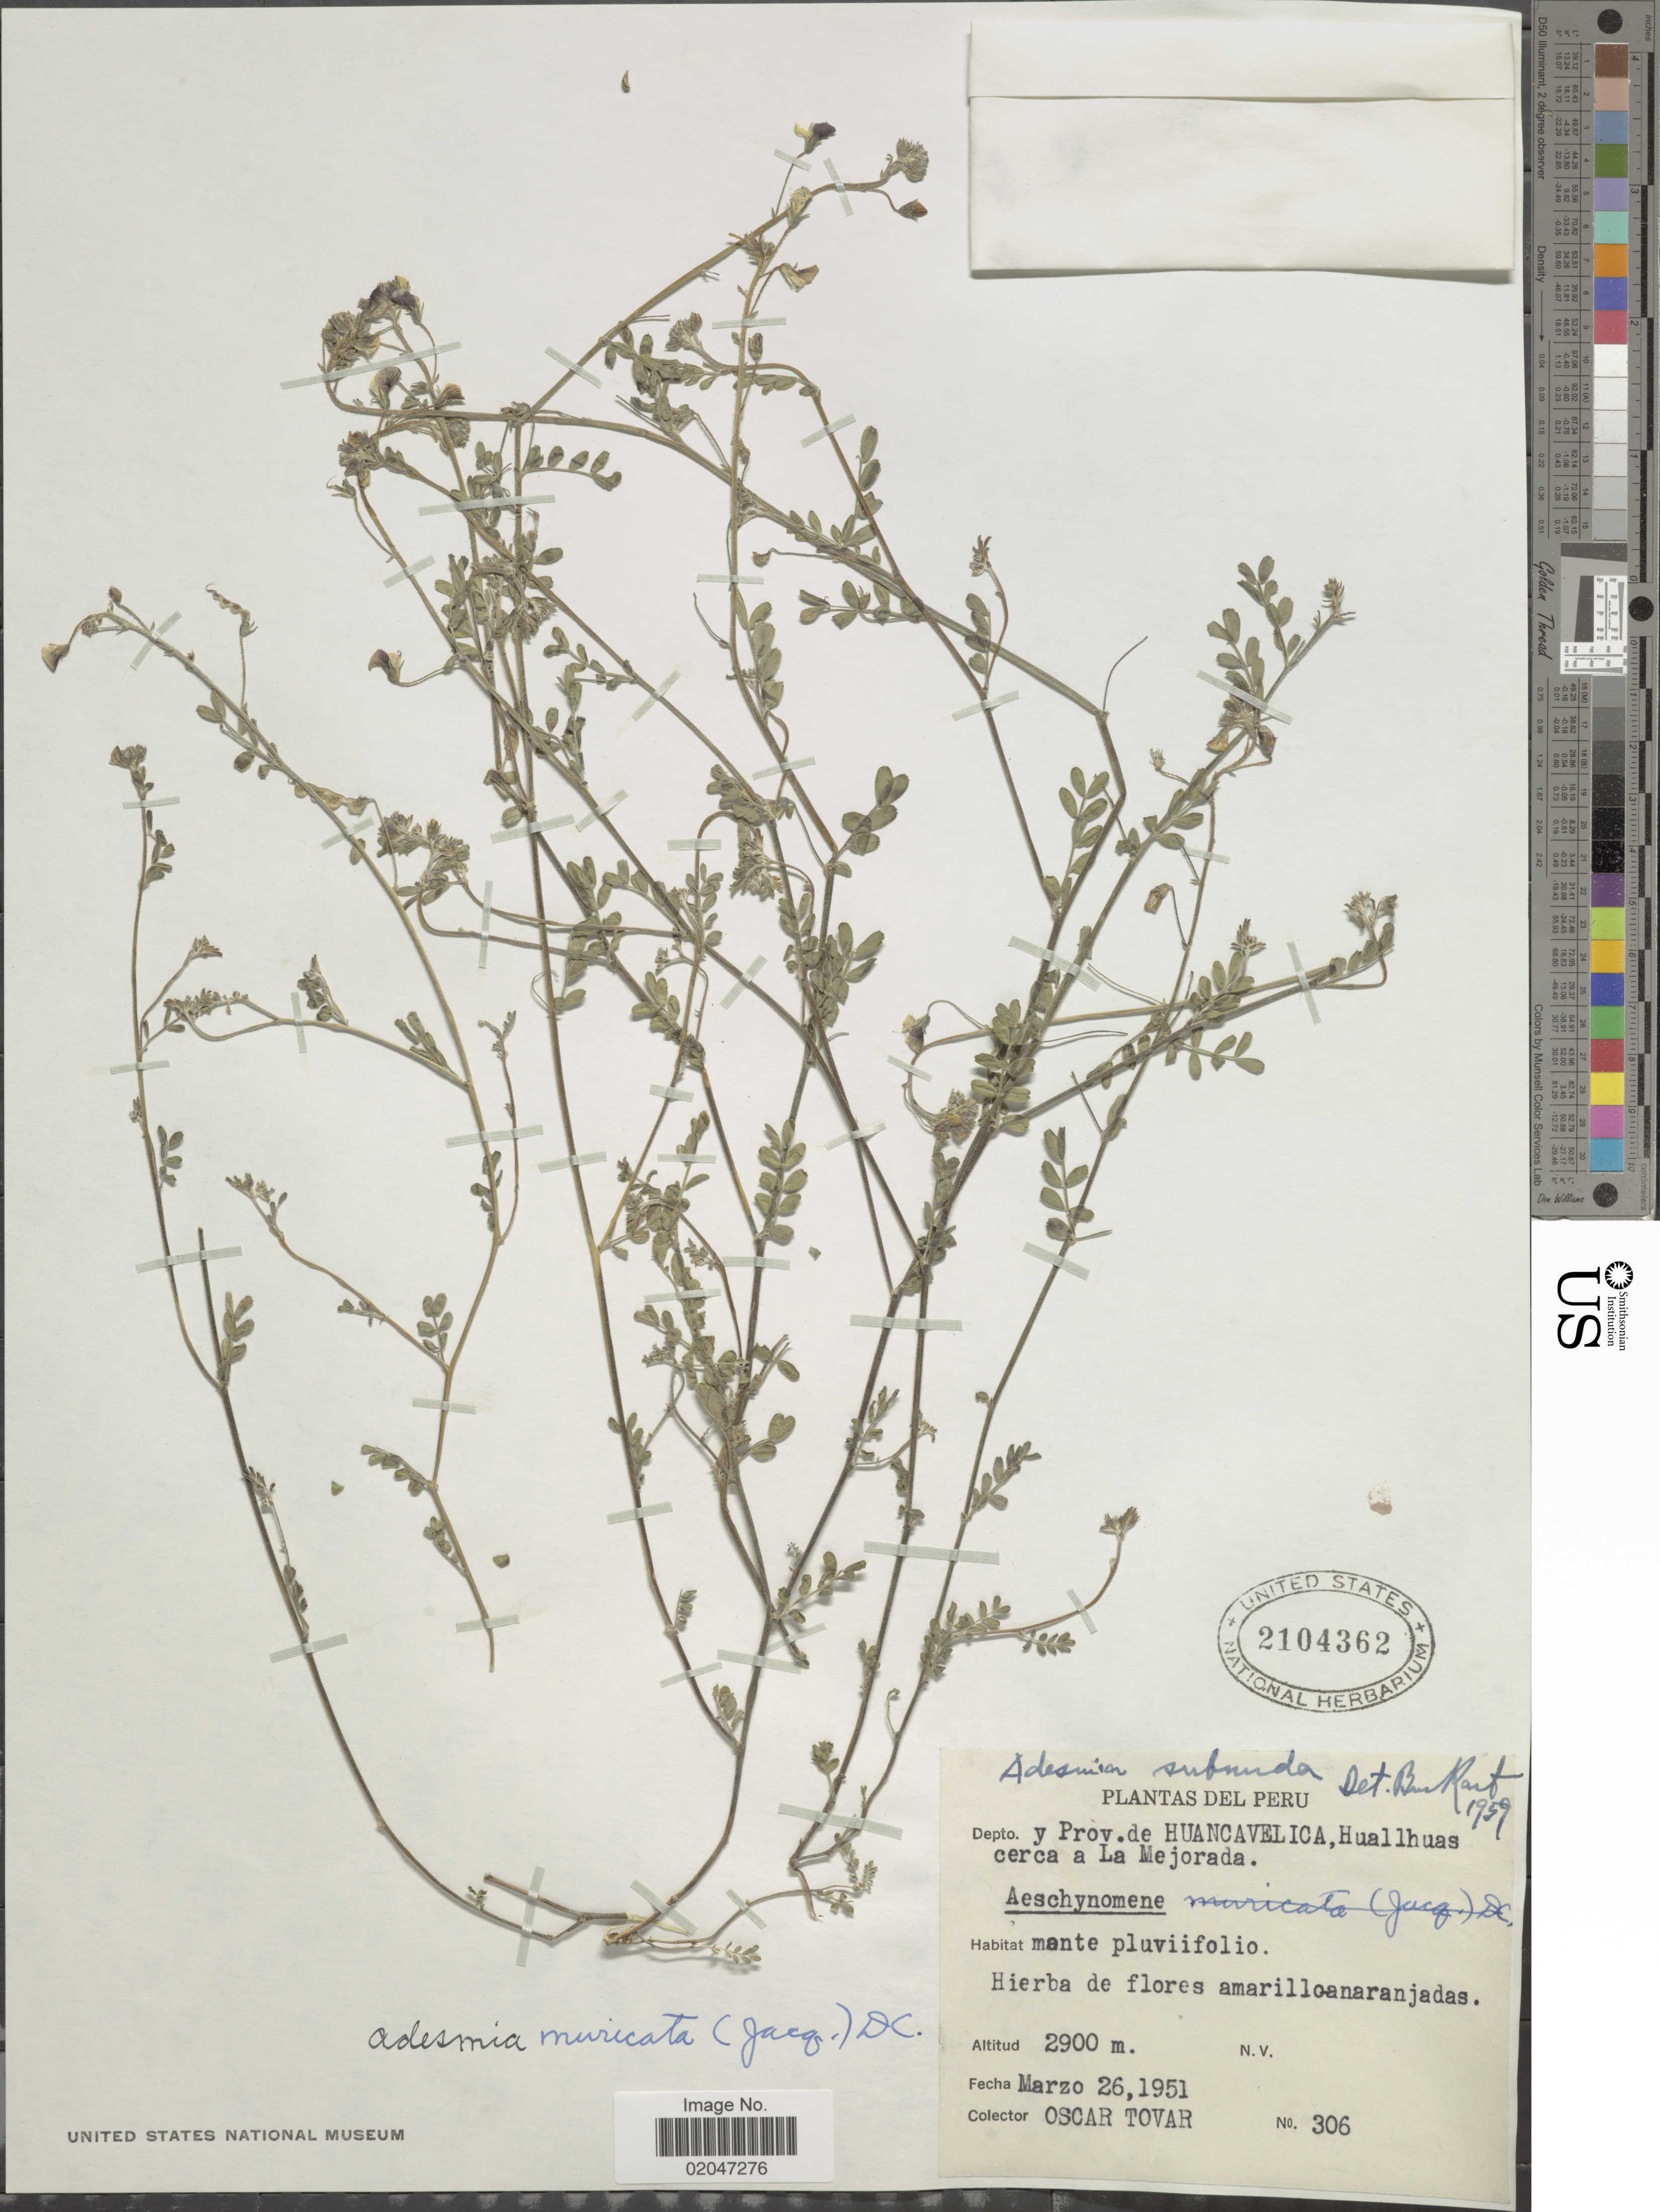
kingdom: Plantae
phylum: Tracheophyta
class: Magnoliopsida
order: Fabales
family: Fabaceae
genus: Adesmia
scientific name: Adesmia subnuda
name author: (A. Gray) Burkart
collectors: Ó. Tovar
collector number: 306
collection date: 1951-03-26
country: Peru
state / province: Huancavelica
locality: Depto. y Prov. de Huancavelica, Huallhuas cerca a La Mejorada, monte pluviifolio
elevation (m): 2900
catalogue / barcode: US 2104362